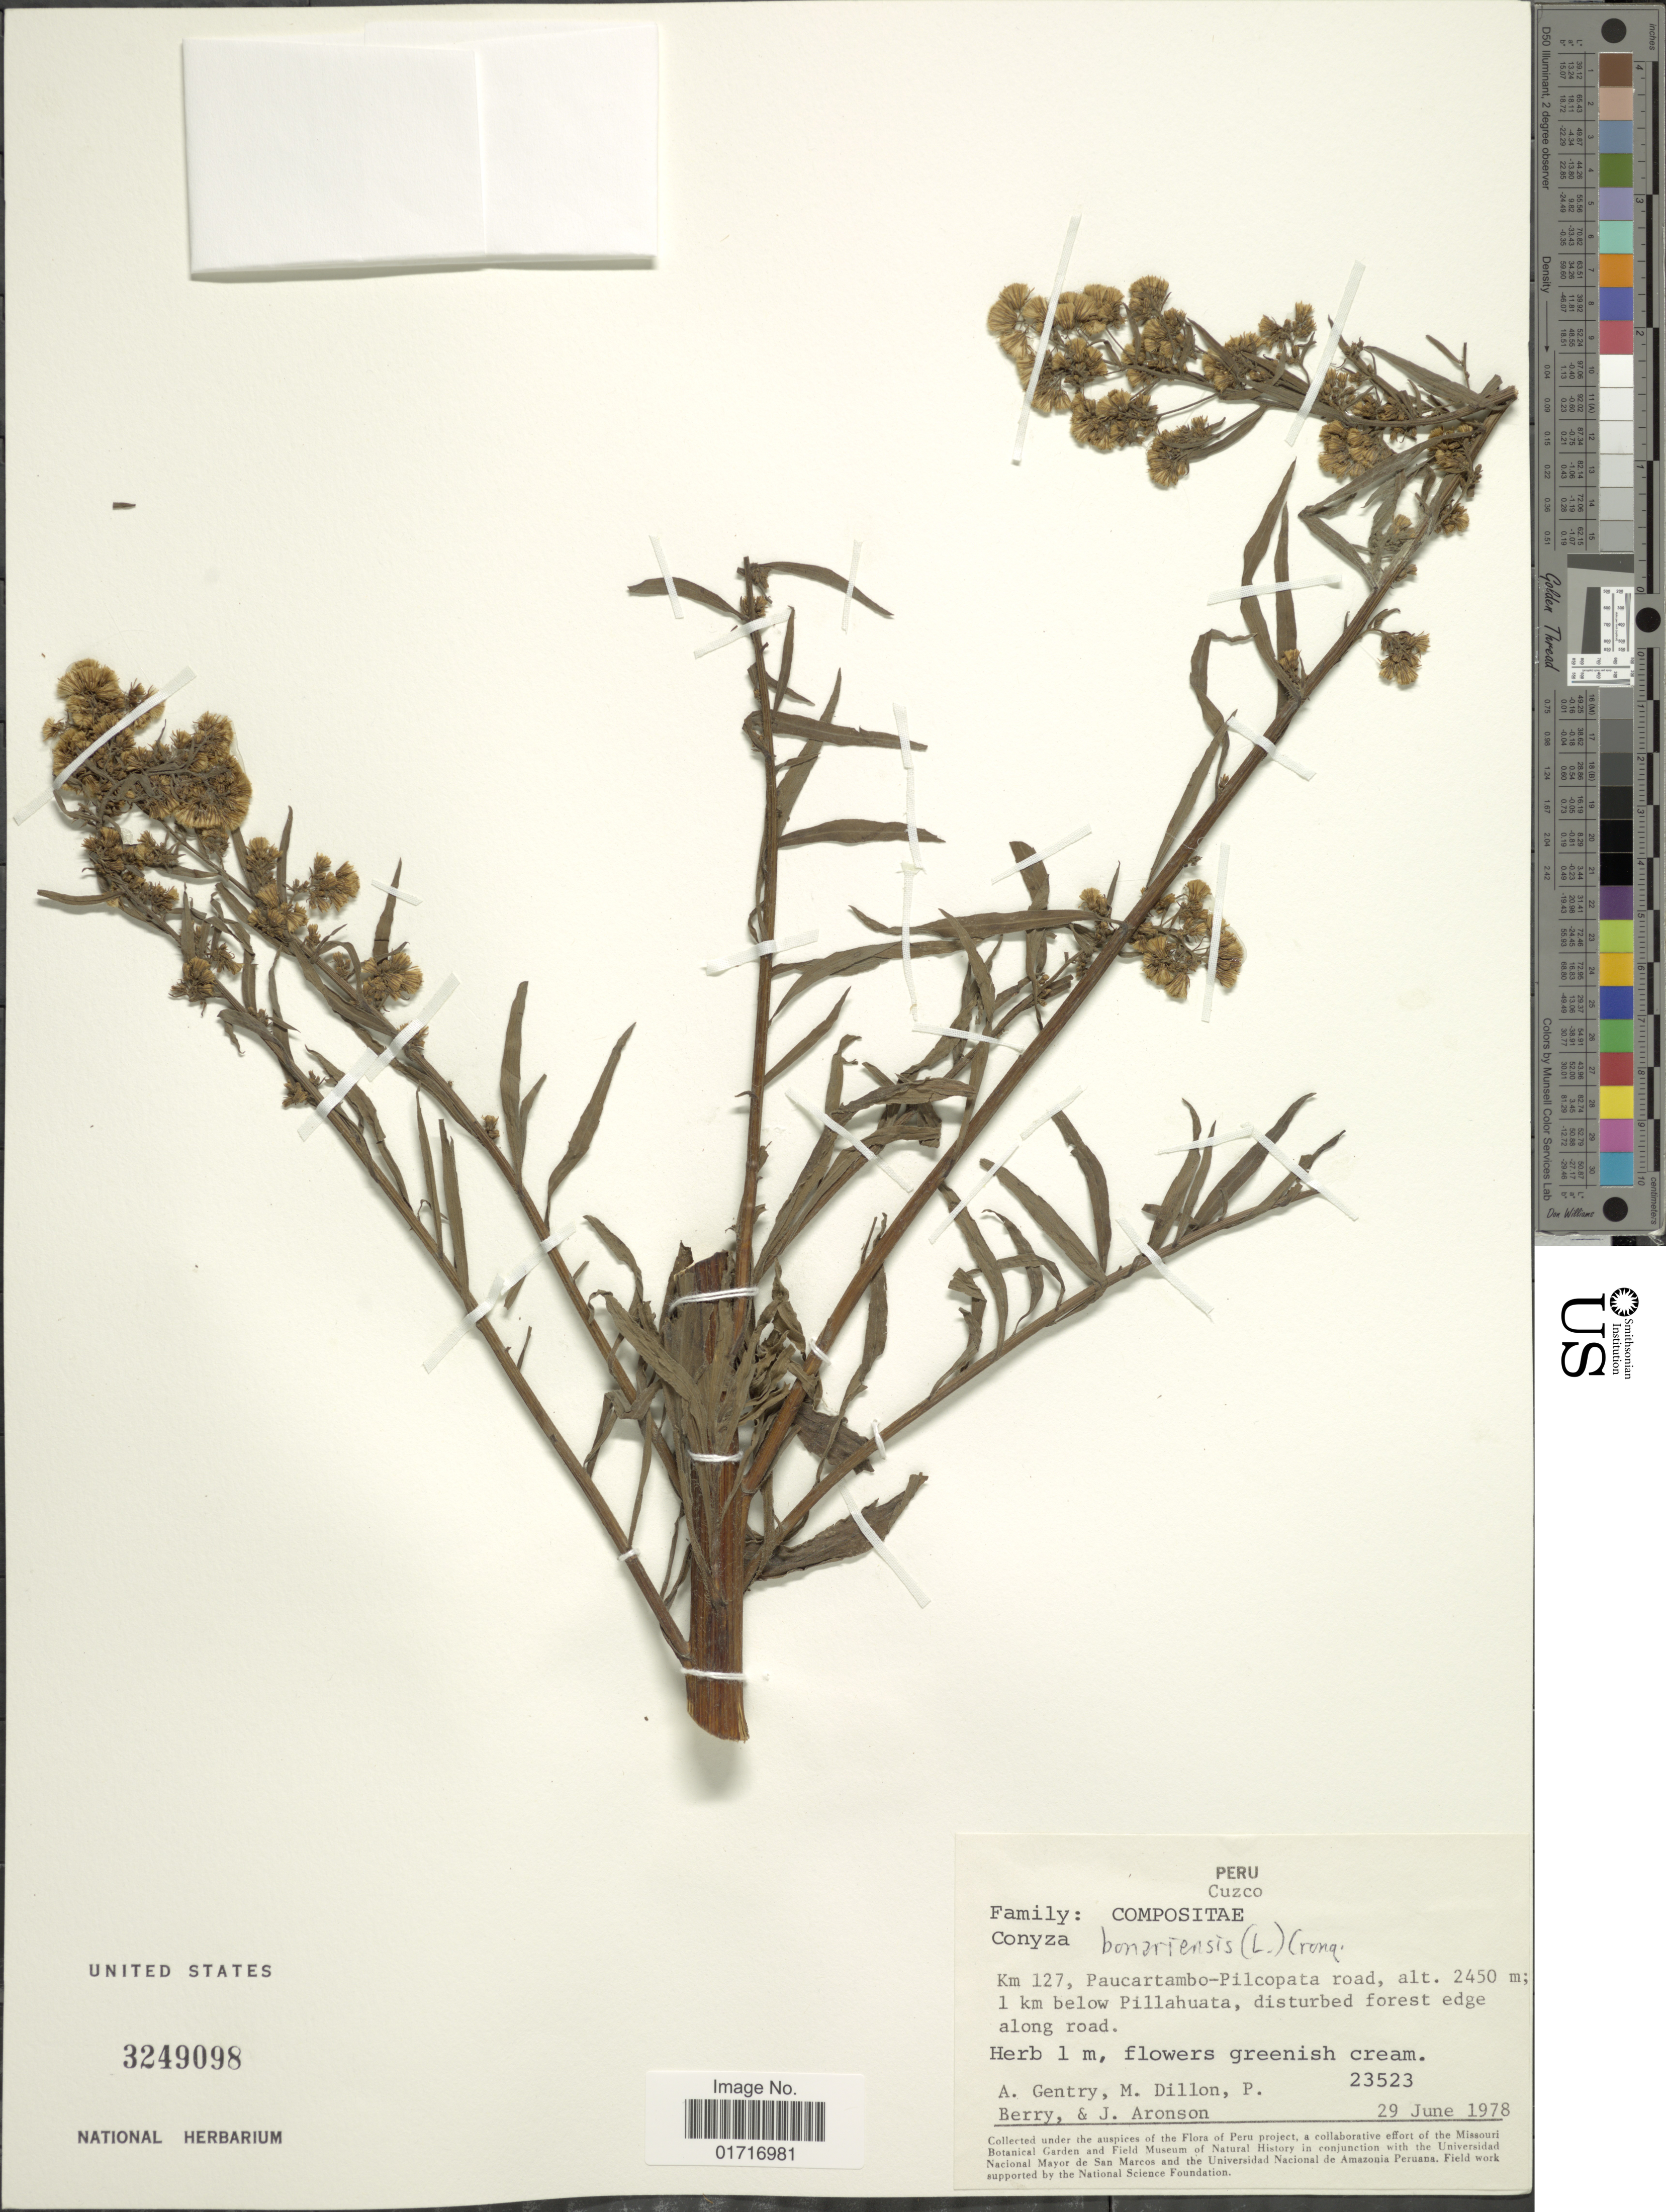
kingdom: Plantae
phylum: Tracheophyta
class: Magnoliopsida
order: Asterales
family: Asteraceae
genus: Conyza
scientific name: Conyza bonariensis var. leiotheca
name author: (S.F. Blake) Cuatrec.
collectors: A. H. Gentry, M. O. Dillon, P. Berry & J. Aronson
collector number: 23523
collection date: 1978-06-29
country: Peru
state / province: Cusco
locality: Peru, Cuzco, Km 127, Paucartambo- Pilcopata road. 1 km below Pillahuata, disturbed forest edge along road.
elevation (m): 2450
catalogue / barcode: US 3249098